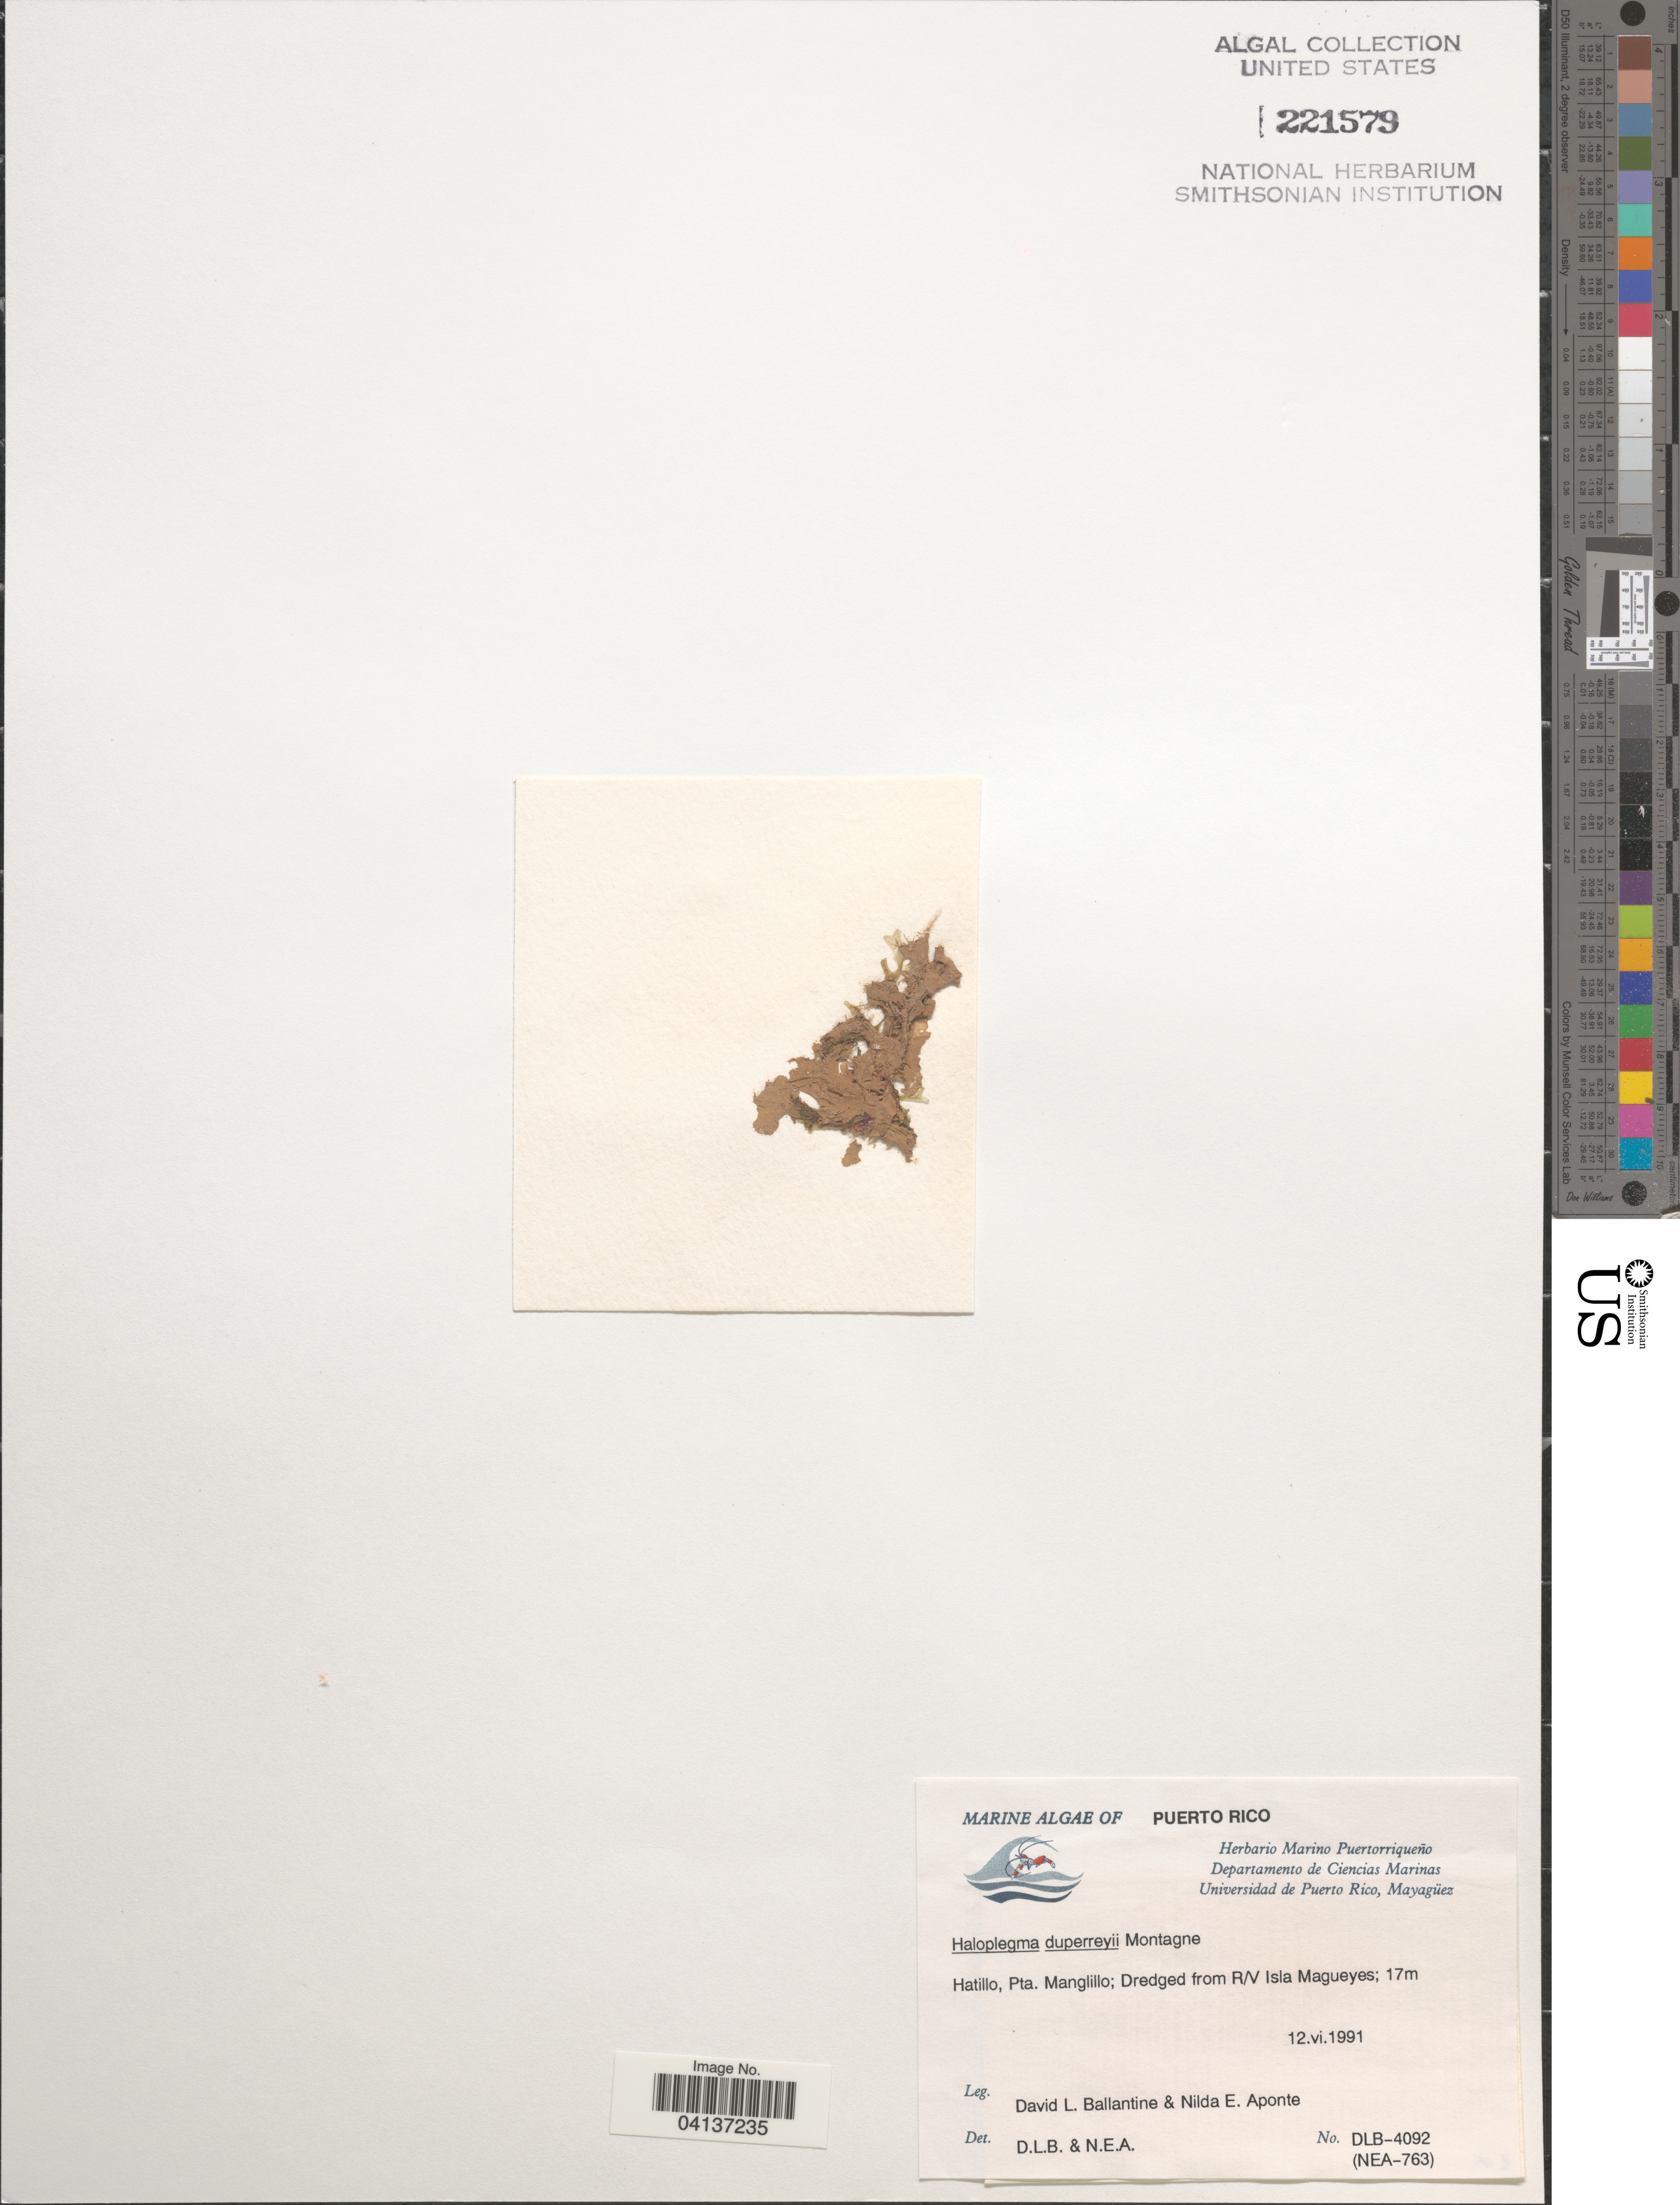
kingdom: Plantae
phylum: Rhodophyta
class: Florideophyceae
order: Ceramiales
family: Wrangeliaceae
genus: Haloplegma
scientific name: Haloplegma duperreyi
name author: Mont.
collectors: D.L. Ballantine & N. E. Aponte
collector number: DLB-4092/NEA-763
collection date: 1991-06-12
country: Puerto Rico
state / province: Hatillo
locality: Pta. Manglillo; Dredged from R/V Isla Magueyes.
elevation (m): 17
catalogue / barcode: US 221579